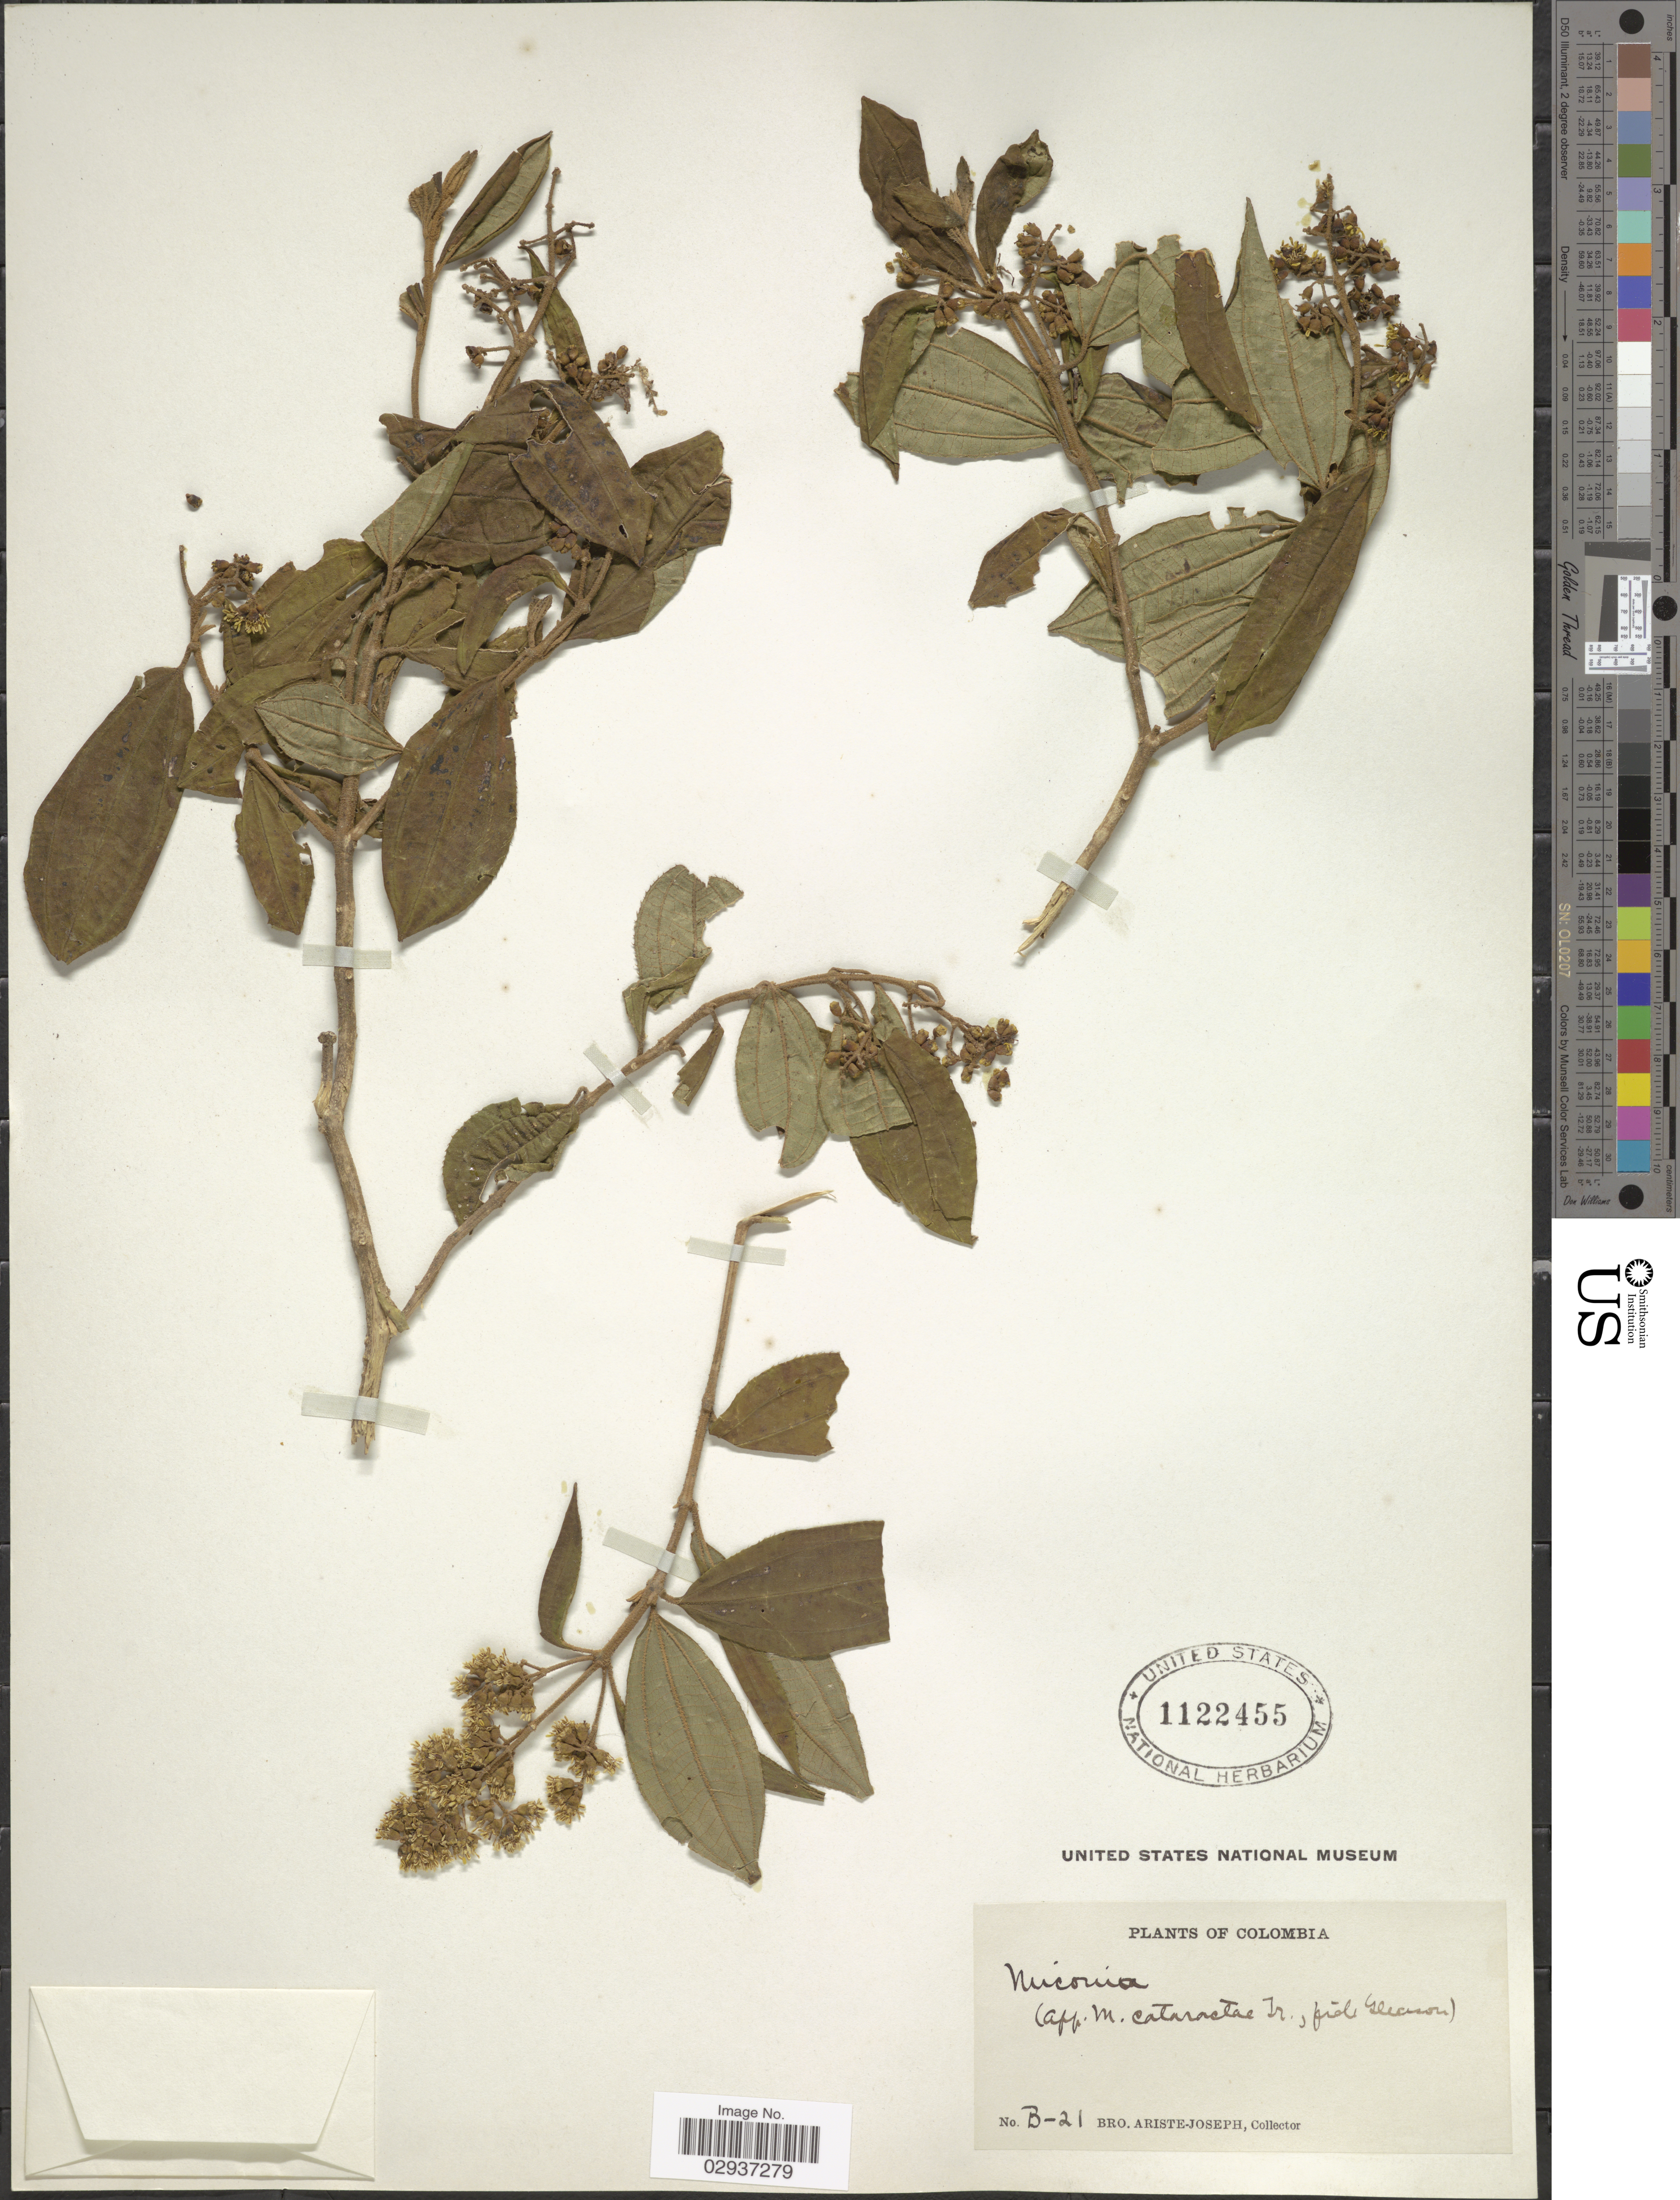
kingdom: Plantae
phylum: Tracheophyta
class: Magnoliopsida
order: Myrtales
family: Melastomataceae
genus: Miconia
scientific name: Miconia cataractae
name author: Triana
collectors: Bro. Ariste-Joseph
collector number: B-21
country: Colombia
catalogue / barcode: US 1122455